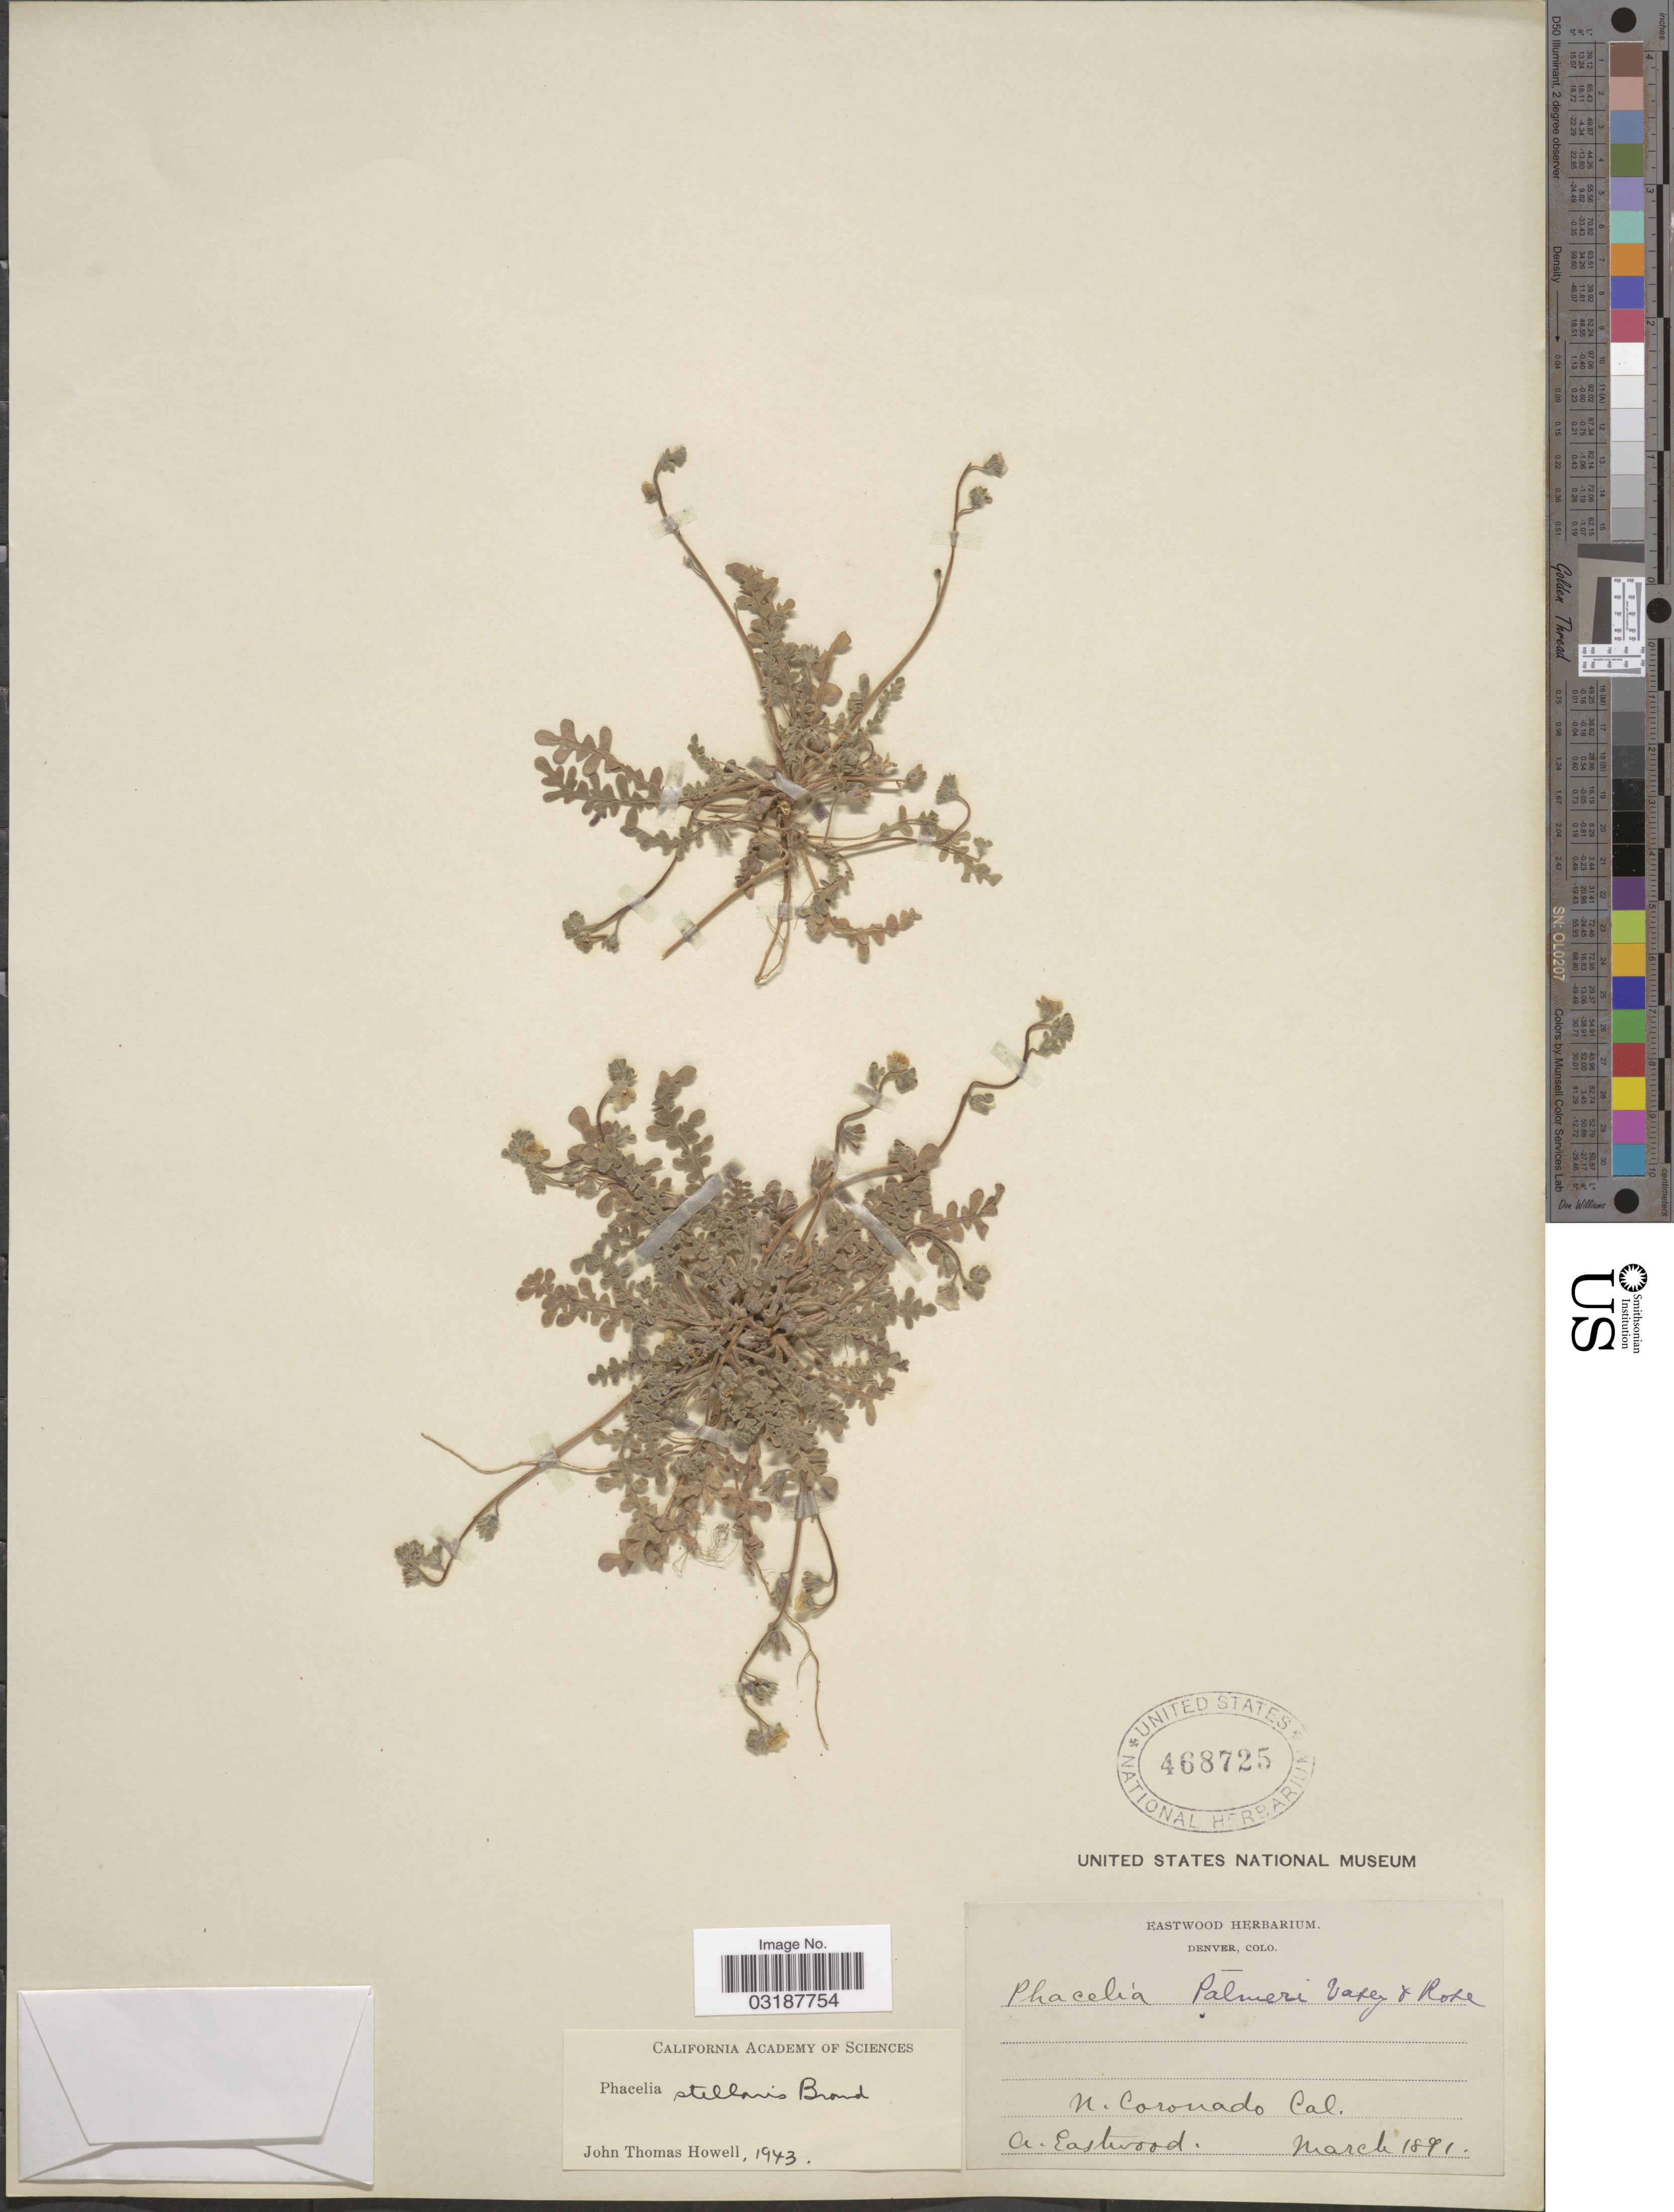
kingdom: Plantae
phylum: Tracheophyta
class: Magnoliopsida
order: Boraginales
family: Hydrophyllaceae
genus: Phacelia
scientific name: Phacelia stellaris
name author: Brand in Engl.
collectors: A. Eastwood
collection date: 1891-03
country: United States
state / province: California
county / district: Riverside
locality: N. Coronado Cal.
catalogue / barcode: US 468725